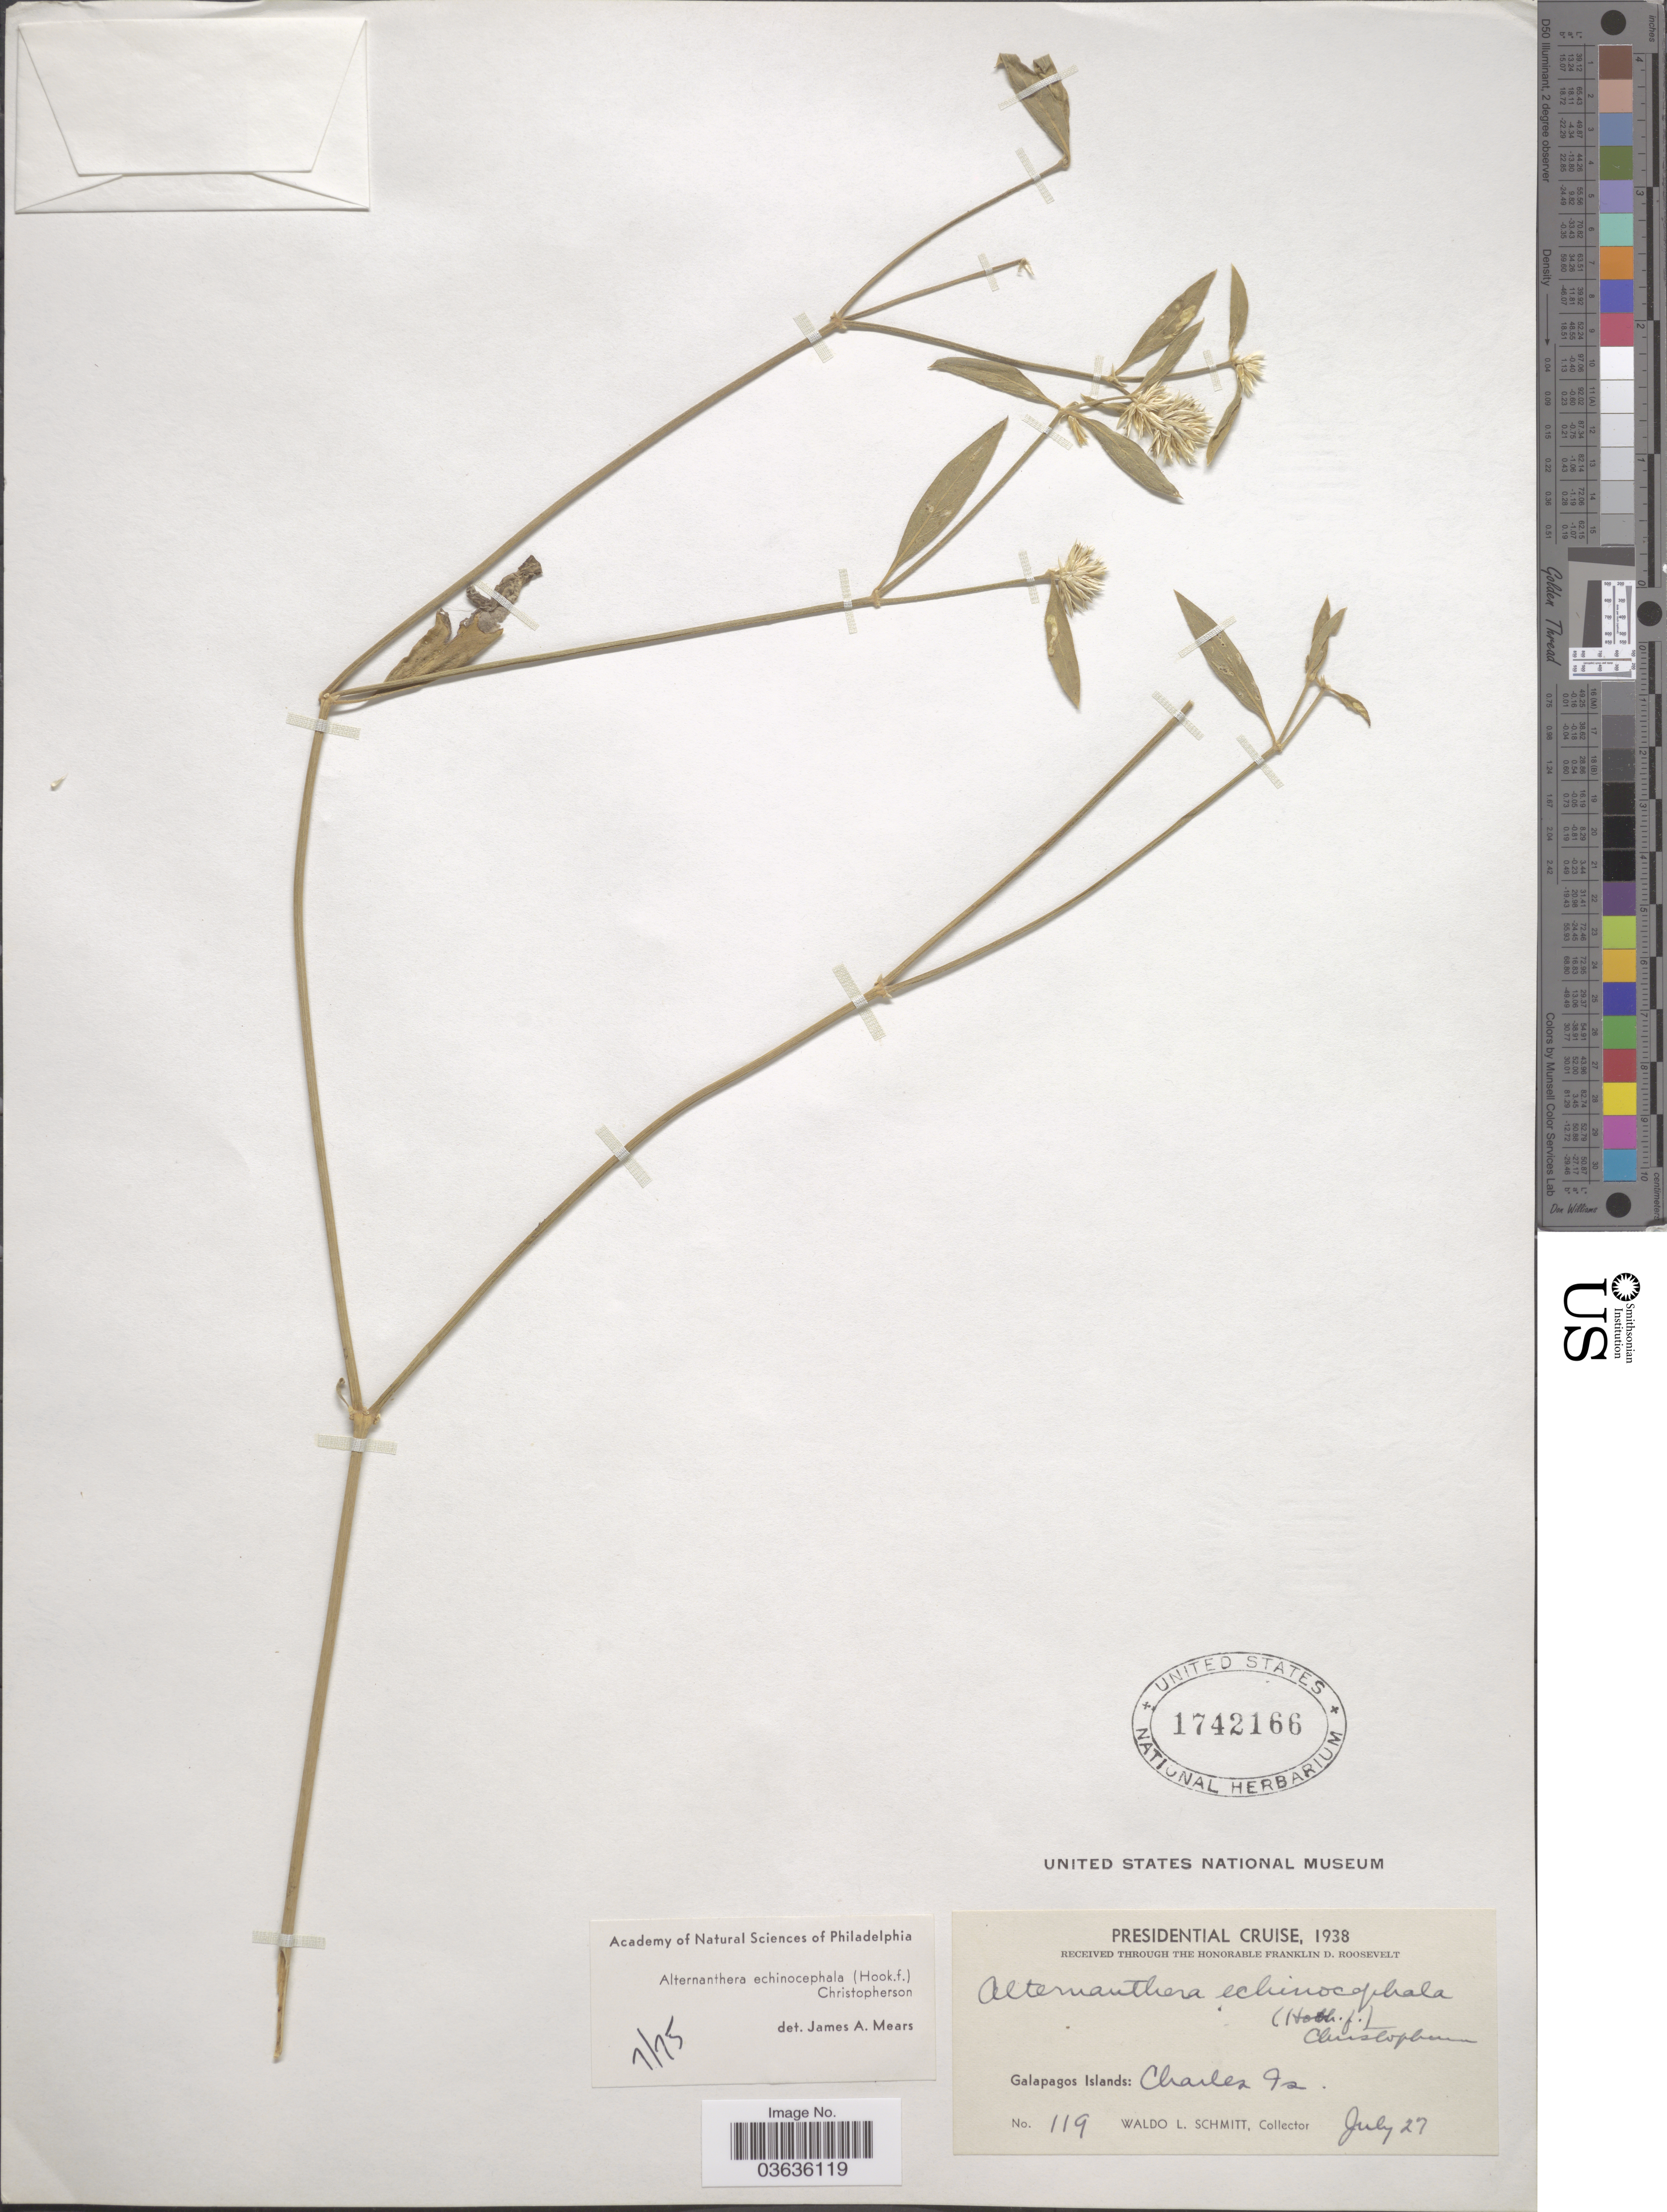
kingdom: Plantae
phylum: Tracheophyta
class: Magnoliopsida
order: Caryophyllales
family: Amaranthaceae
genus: Alternanthera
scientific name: Alternanthera echinocephala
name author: (Hook. f.) Christoph.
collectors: W. L. Schmitt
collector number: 119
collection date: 1938-07-27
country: Ecuador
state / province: Colón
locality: Presidential Cruise. Galapagos Islands: Charles Is.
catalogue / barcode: US 1742166